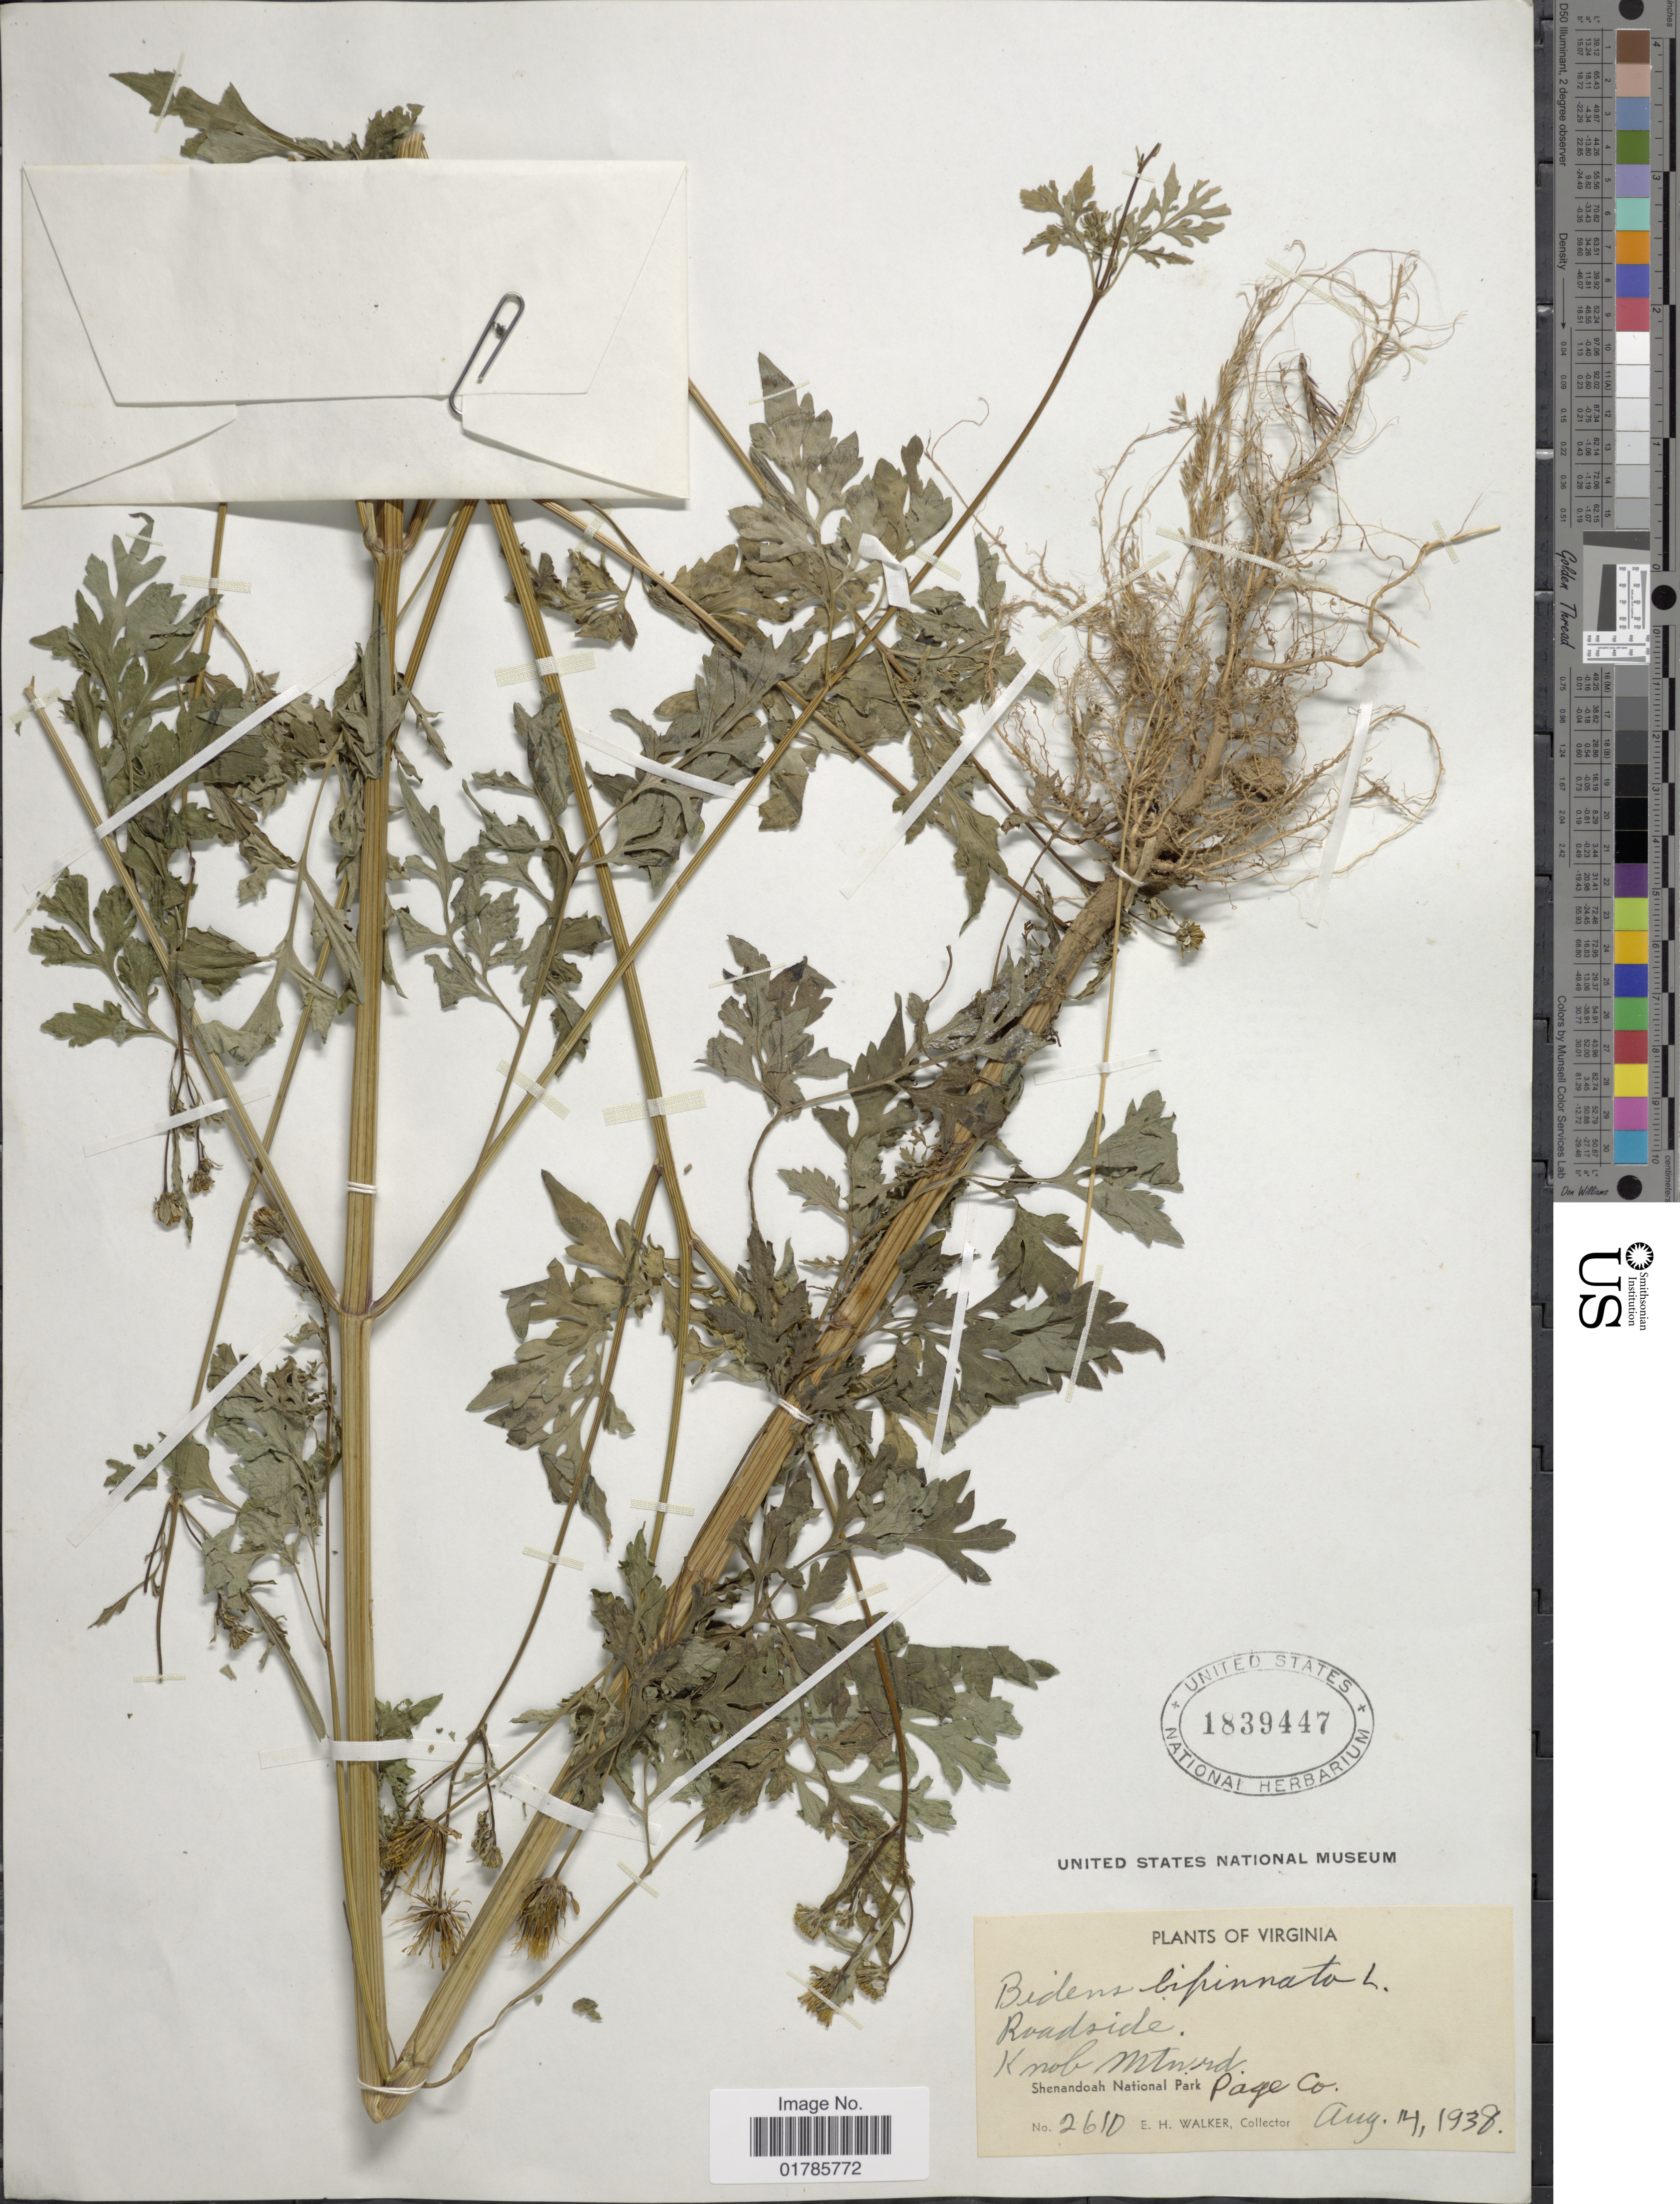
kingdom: Plantae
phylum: Tracheophyta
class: Magnoliopsida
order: Asterales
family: Asteraceae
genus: Bidens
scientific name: Bidens bipinnata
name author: L.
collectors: E. H. Walker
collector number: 2610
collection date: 1938-08-14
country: United States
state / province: Virginia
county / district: Page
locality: Roadside, Knob Mtn. rd, Shenandoah National Park, Page Co.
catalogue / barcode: US 1839447